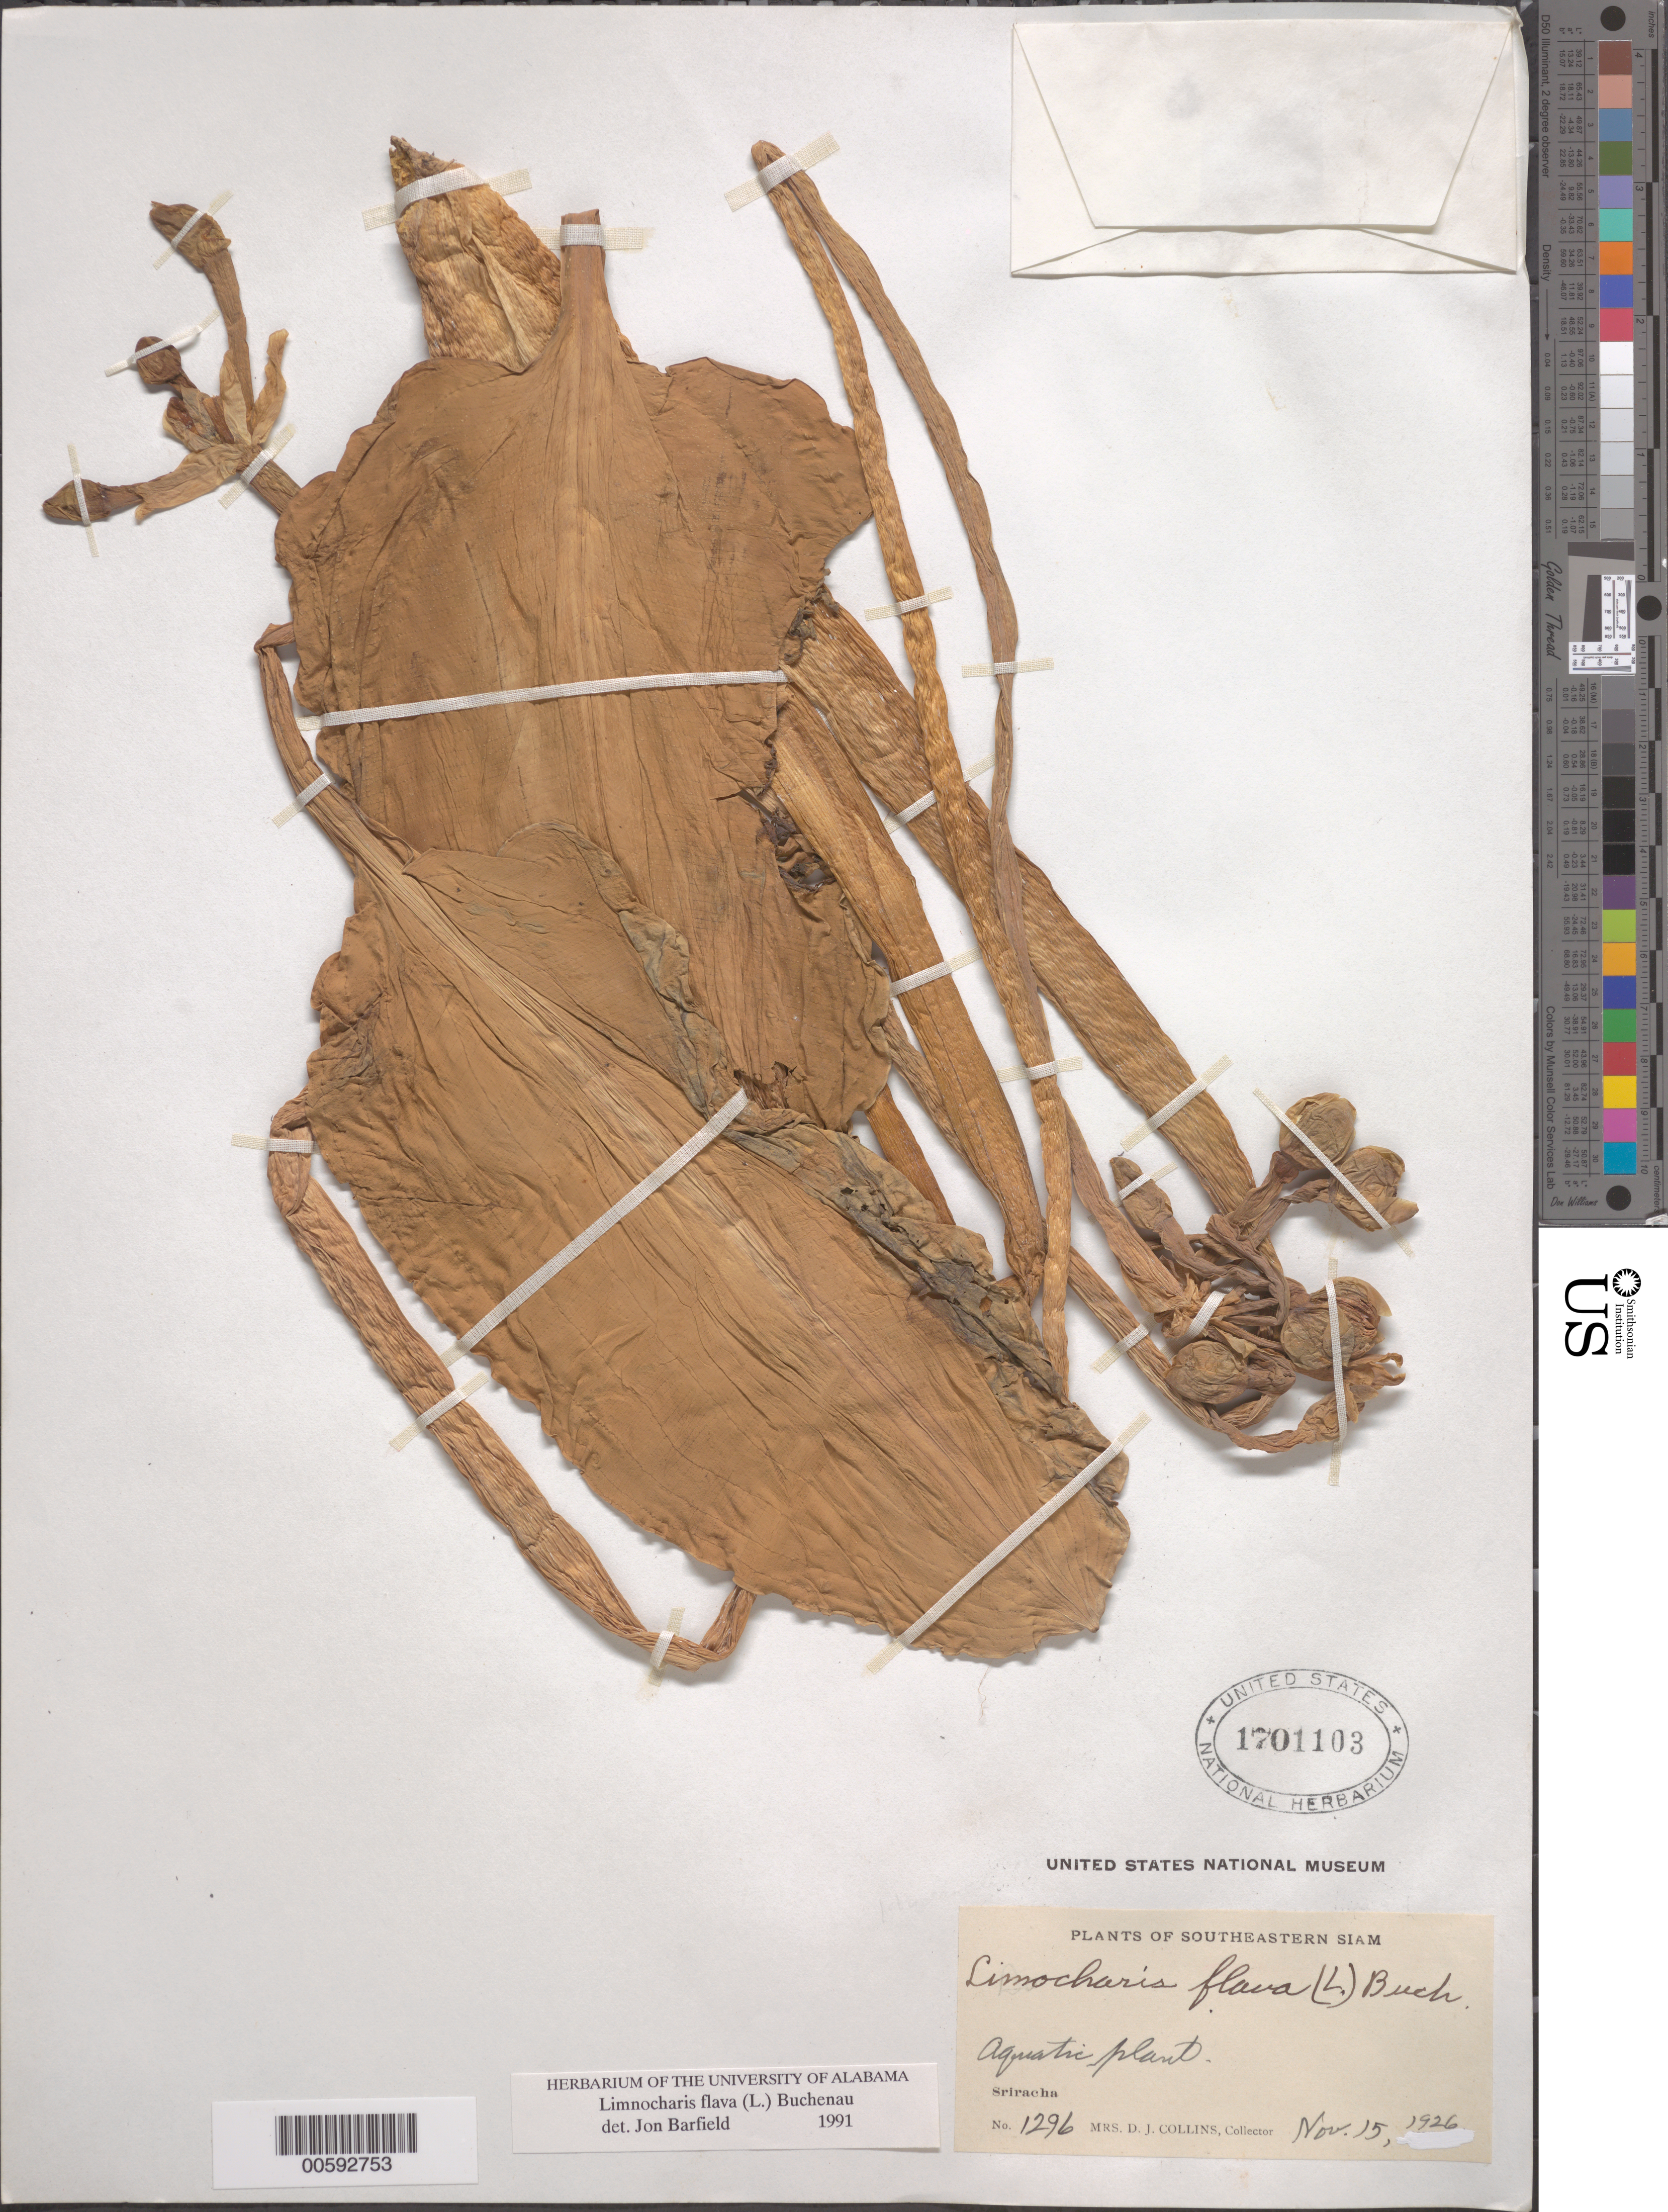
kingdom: Plantae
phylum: Tracheophyta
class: Liliopsida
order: Alismatales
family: Alismataceae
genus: Limnocharis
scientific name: Limnocharis flava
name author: (L.) Buchenau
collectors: Mrs. D. J. Collins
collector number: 1296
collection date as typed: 15 Nov 1926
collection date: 1926-11-15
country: Thailand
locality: Siam, Sriracha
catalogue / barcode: US 1701103